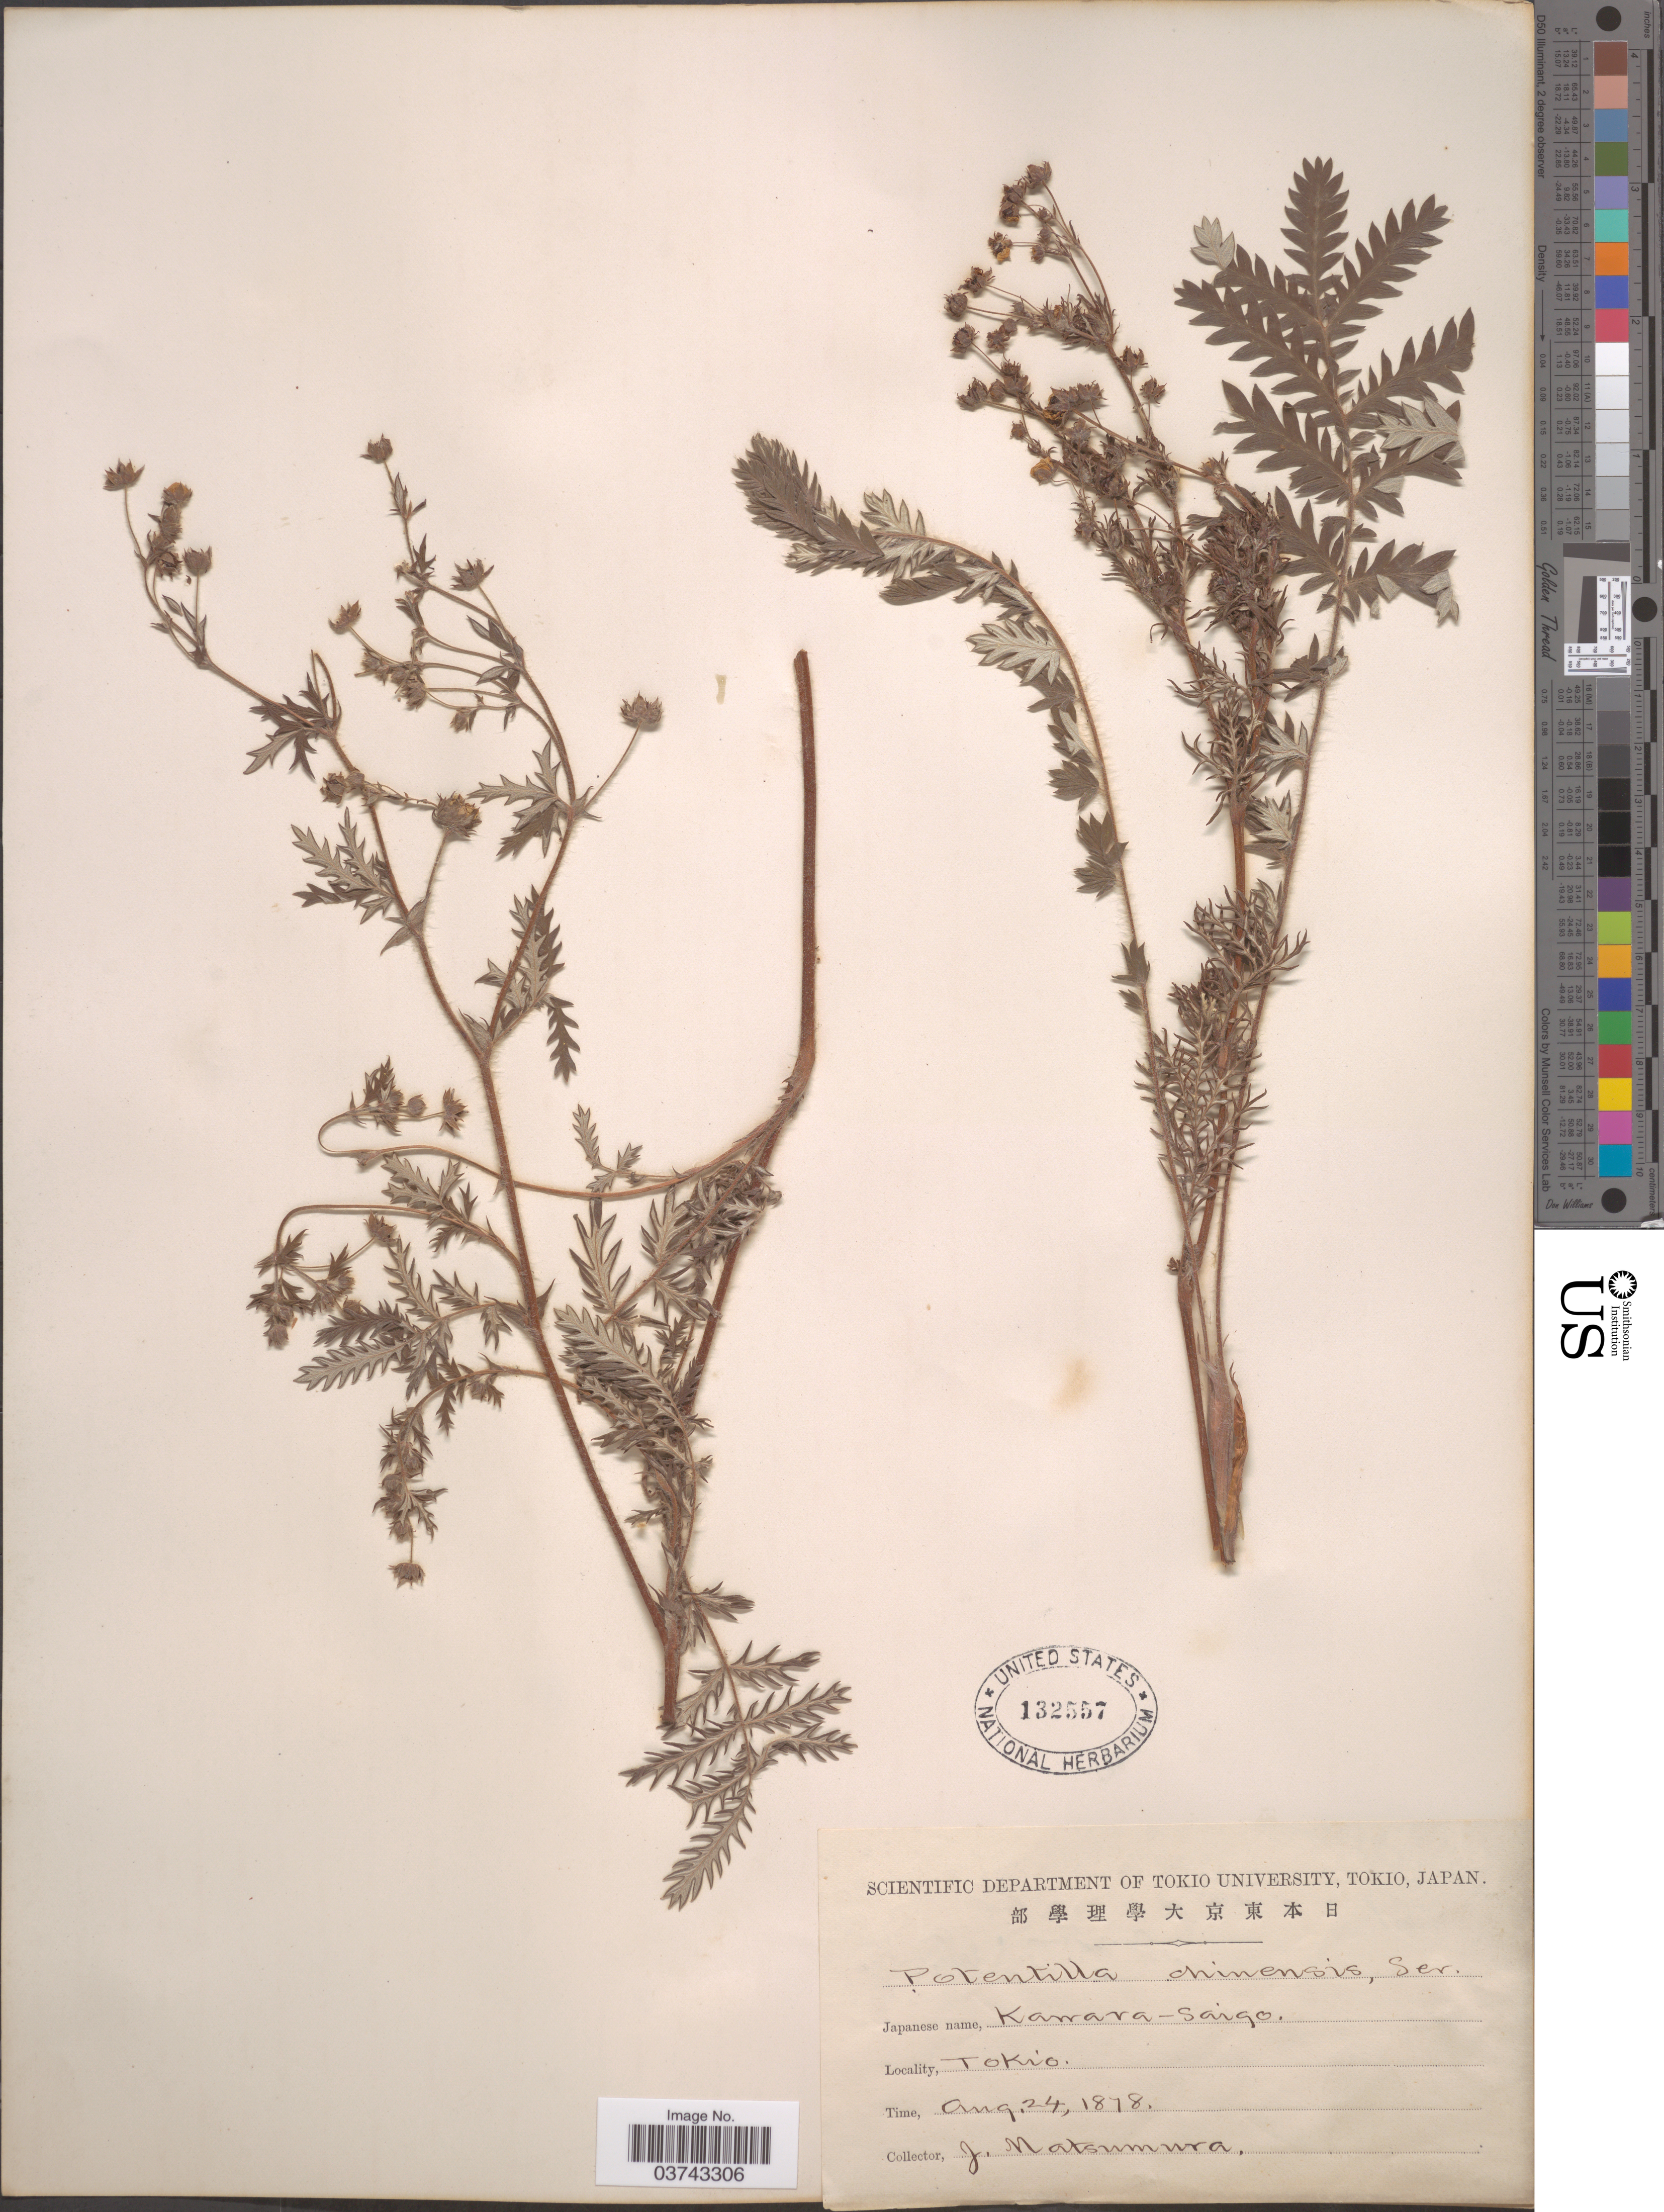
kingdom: Plantae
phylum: Tracheophyta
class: Magnoliopsida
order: Rosales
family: Rosaceae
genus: Potentilla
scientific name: Potentilla chinensis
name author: Ser.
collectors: J. Natsumura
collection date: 1878-08-24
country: Japan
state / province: Tokyo, Federal City of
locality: Tokio.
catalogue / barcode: US 132557